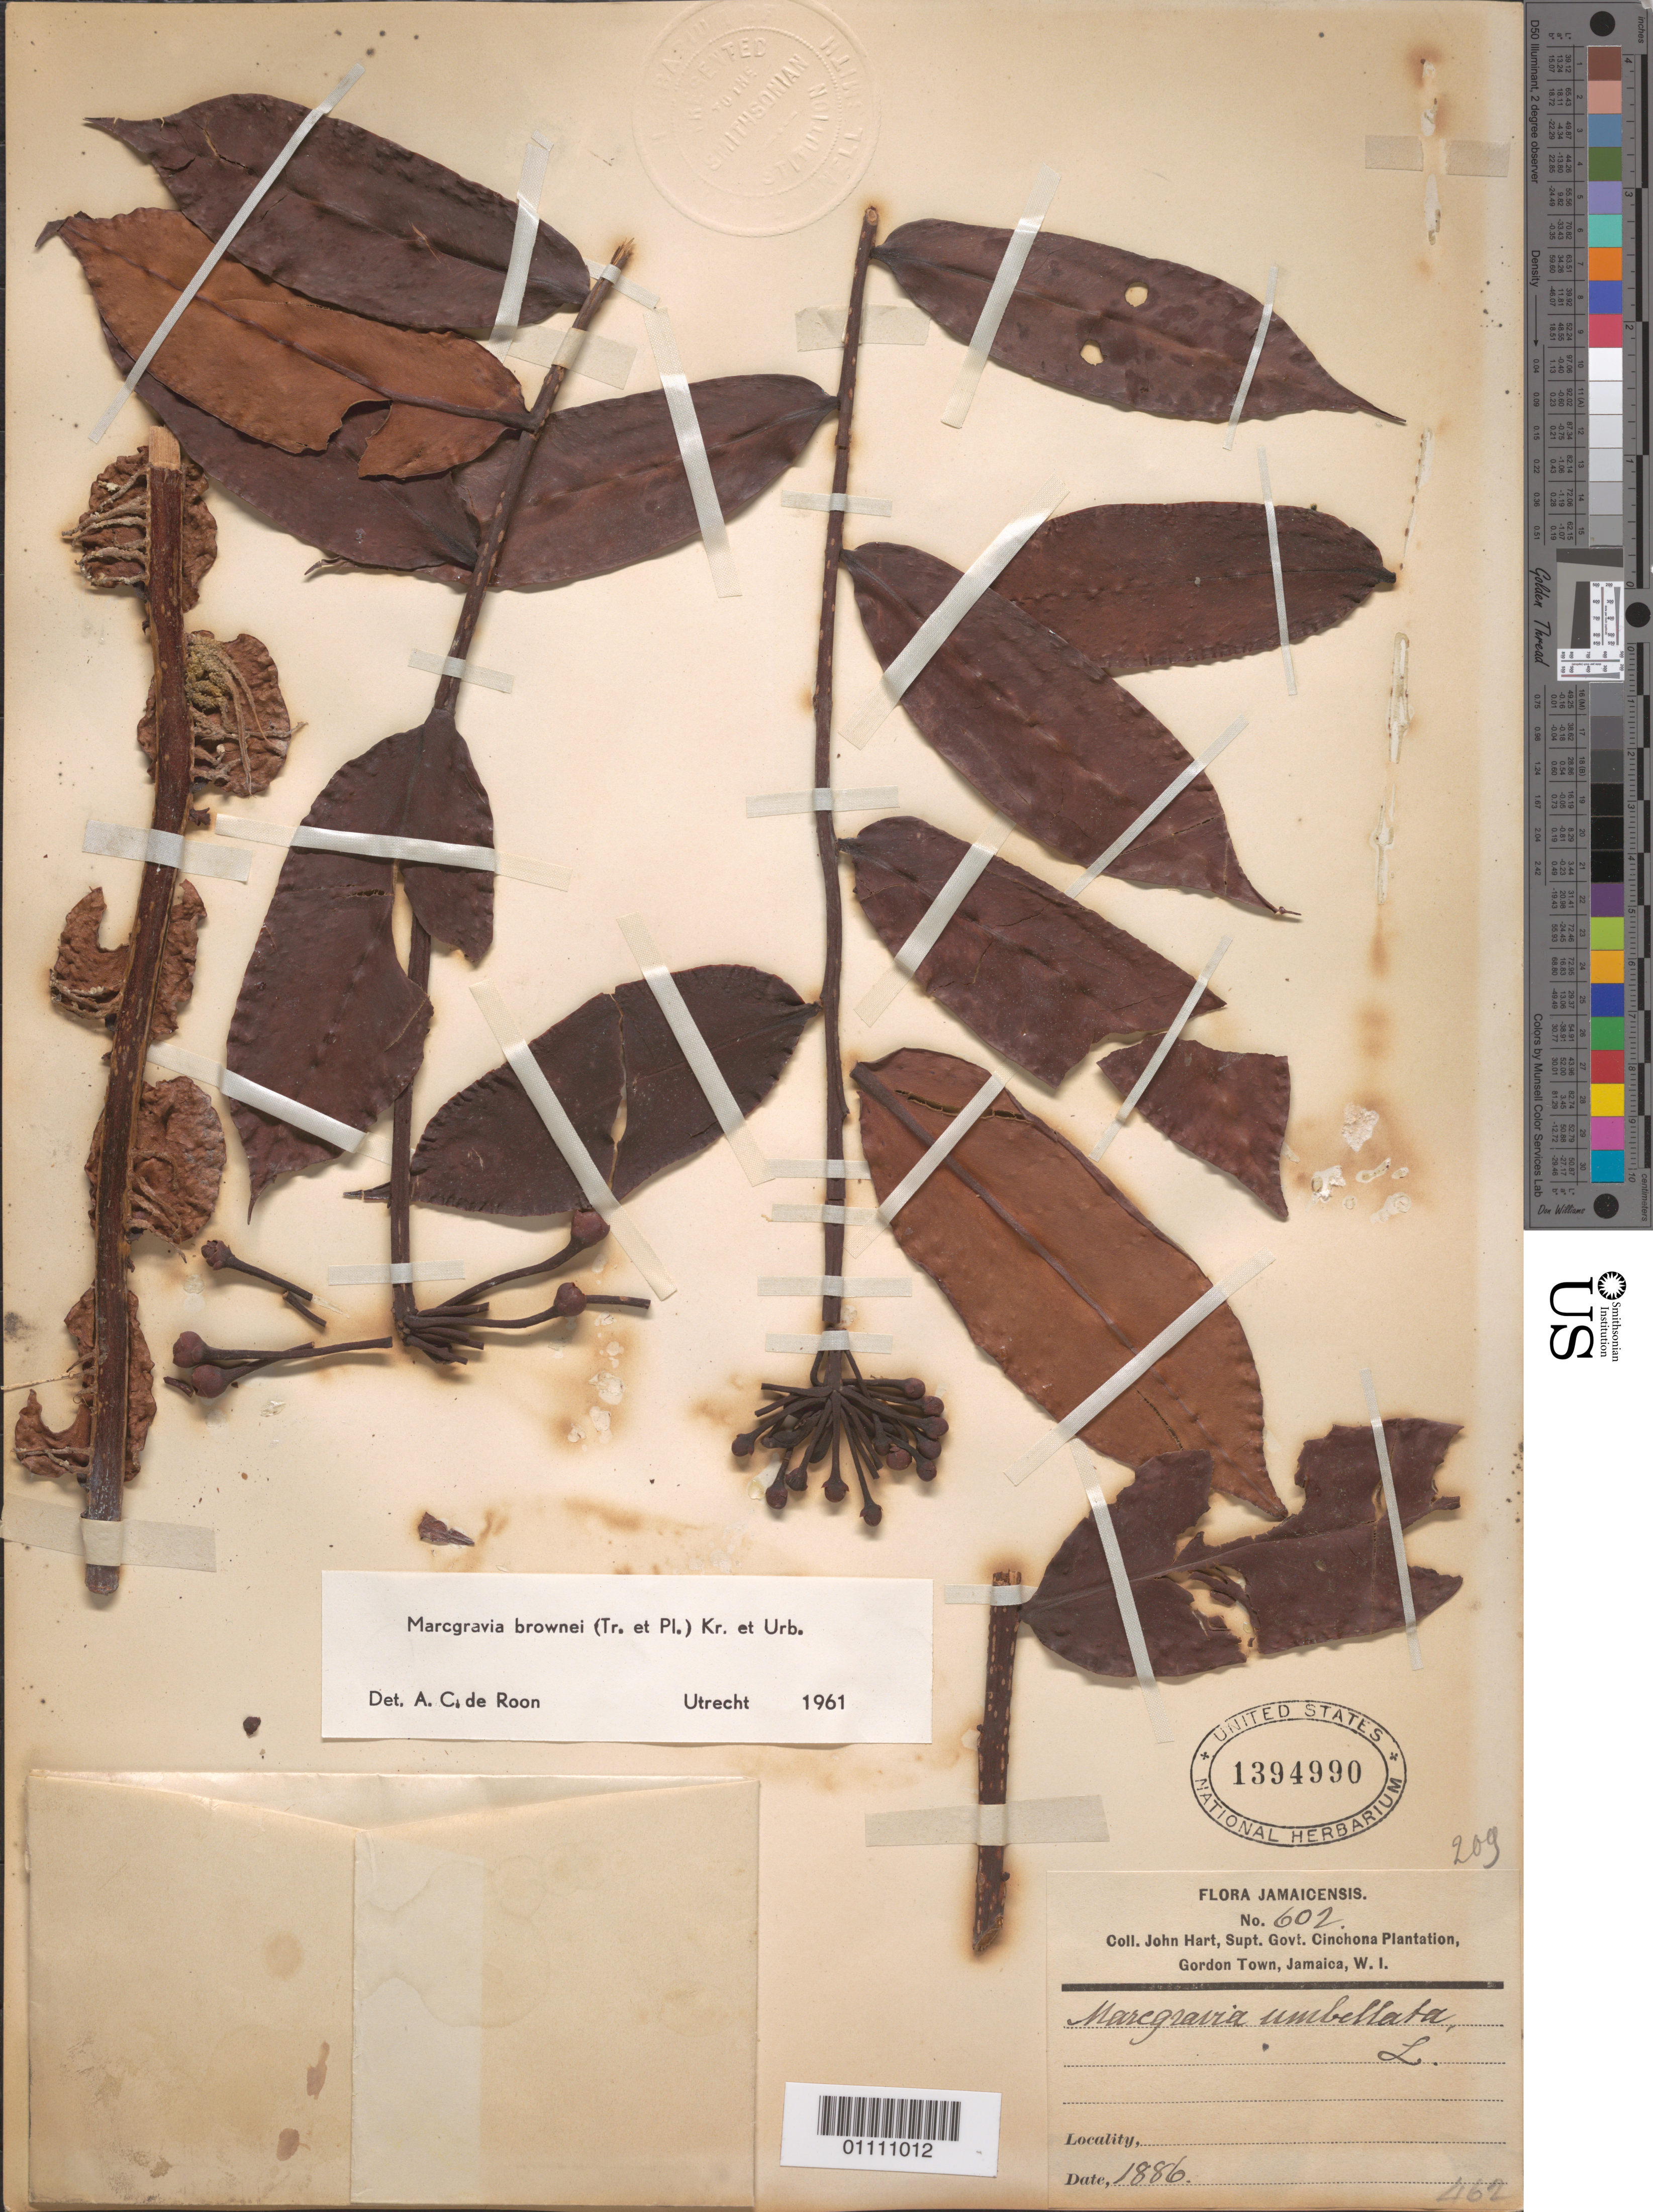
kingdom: Plantae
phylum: Tracheophyta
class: Magnoliopsida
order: Ericales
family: Marcgraviaceae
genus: Marcgravia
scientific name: Marcgravia brownei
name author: (Triana & Planch.) Krug & Urb.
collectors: J. Hart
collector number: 602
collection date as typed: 1886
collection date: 1886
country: Jamaica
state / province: Saint Andrew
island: Jamaica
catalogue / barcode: US 1394990